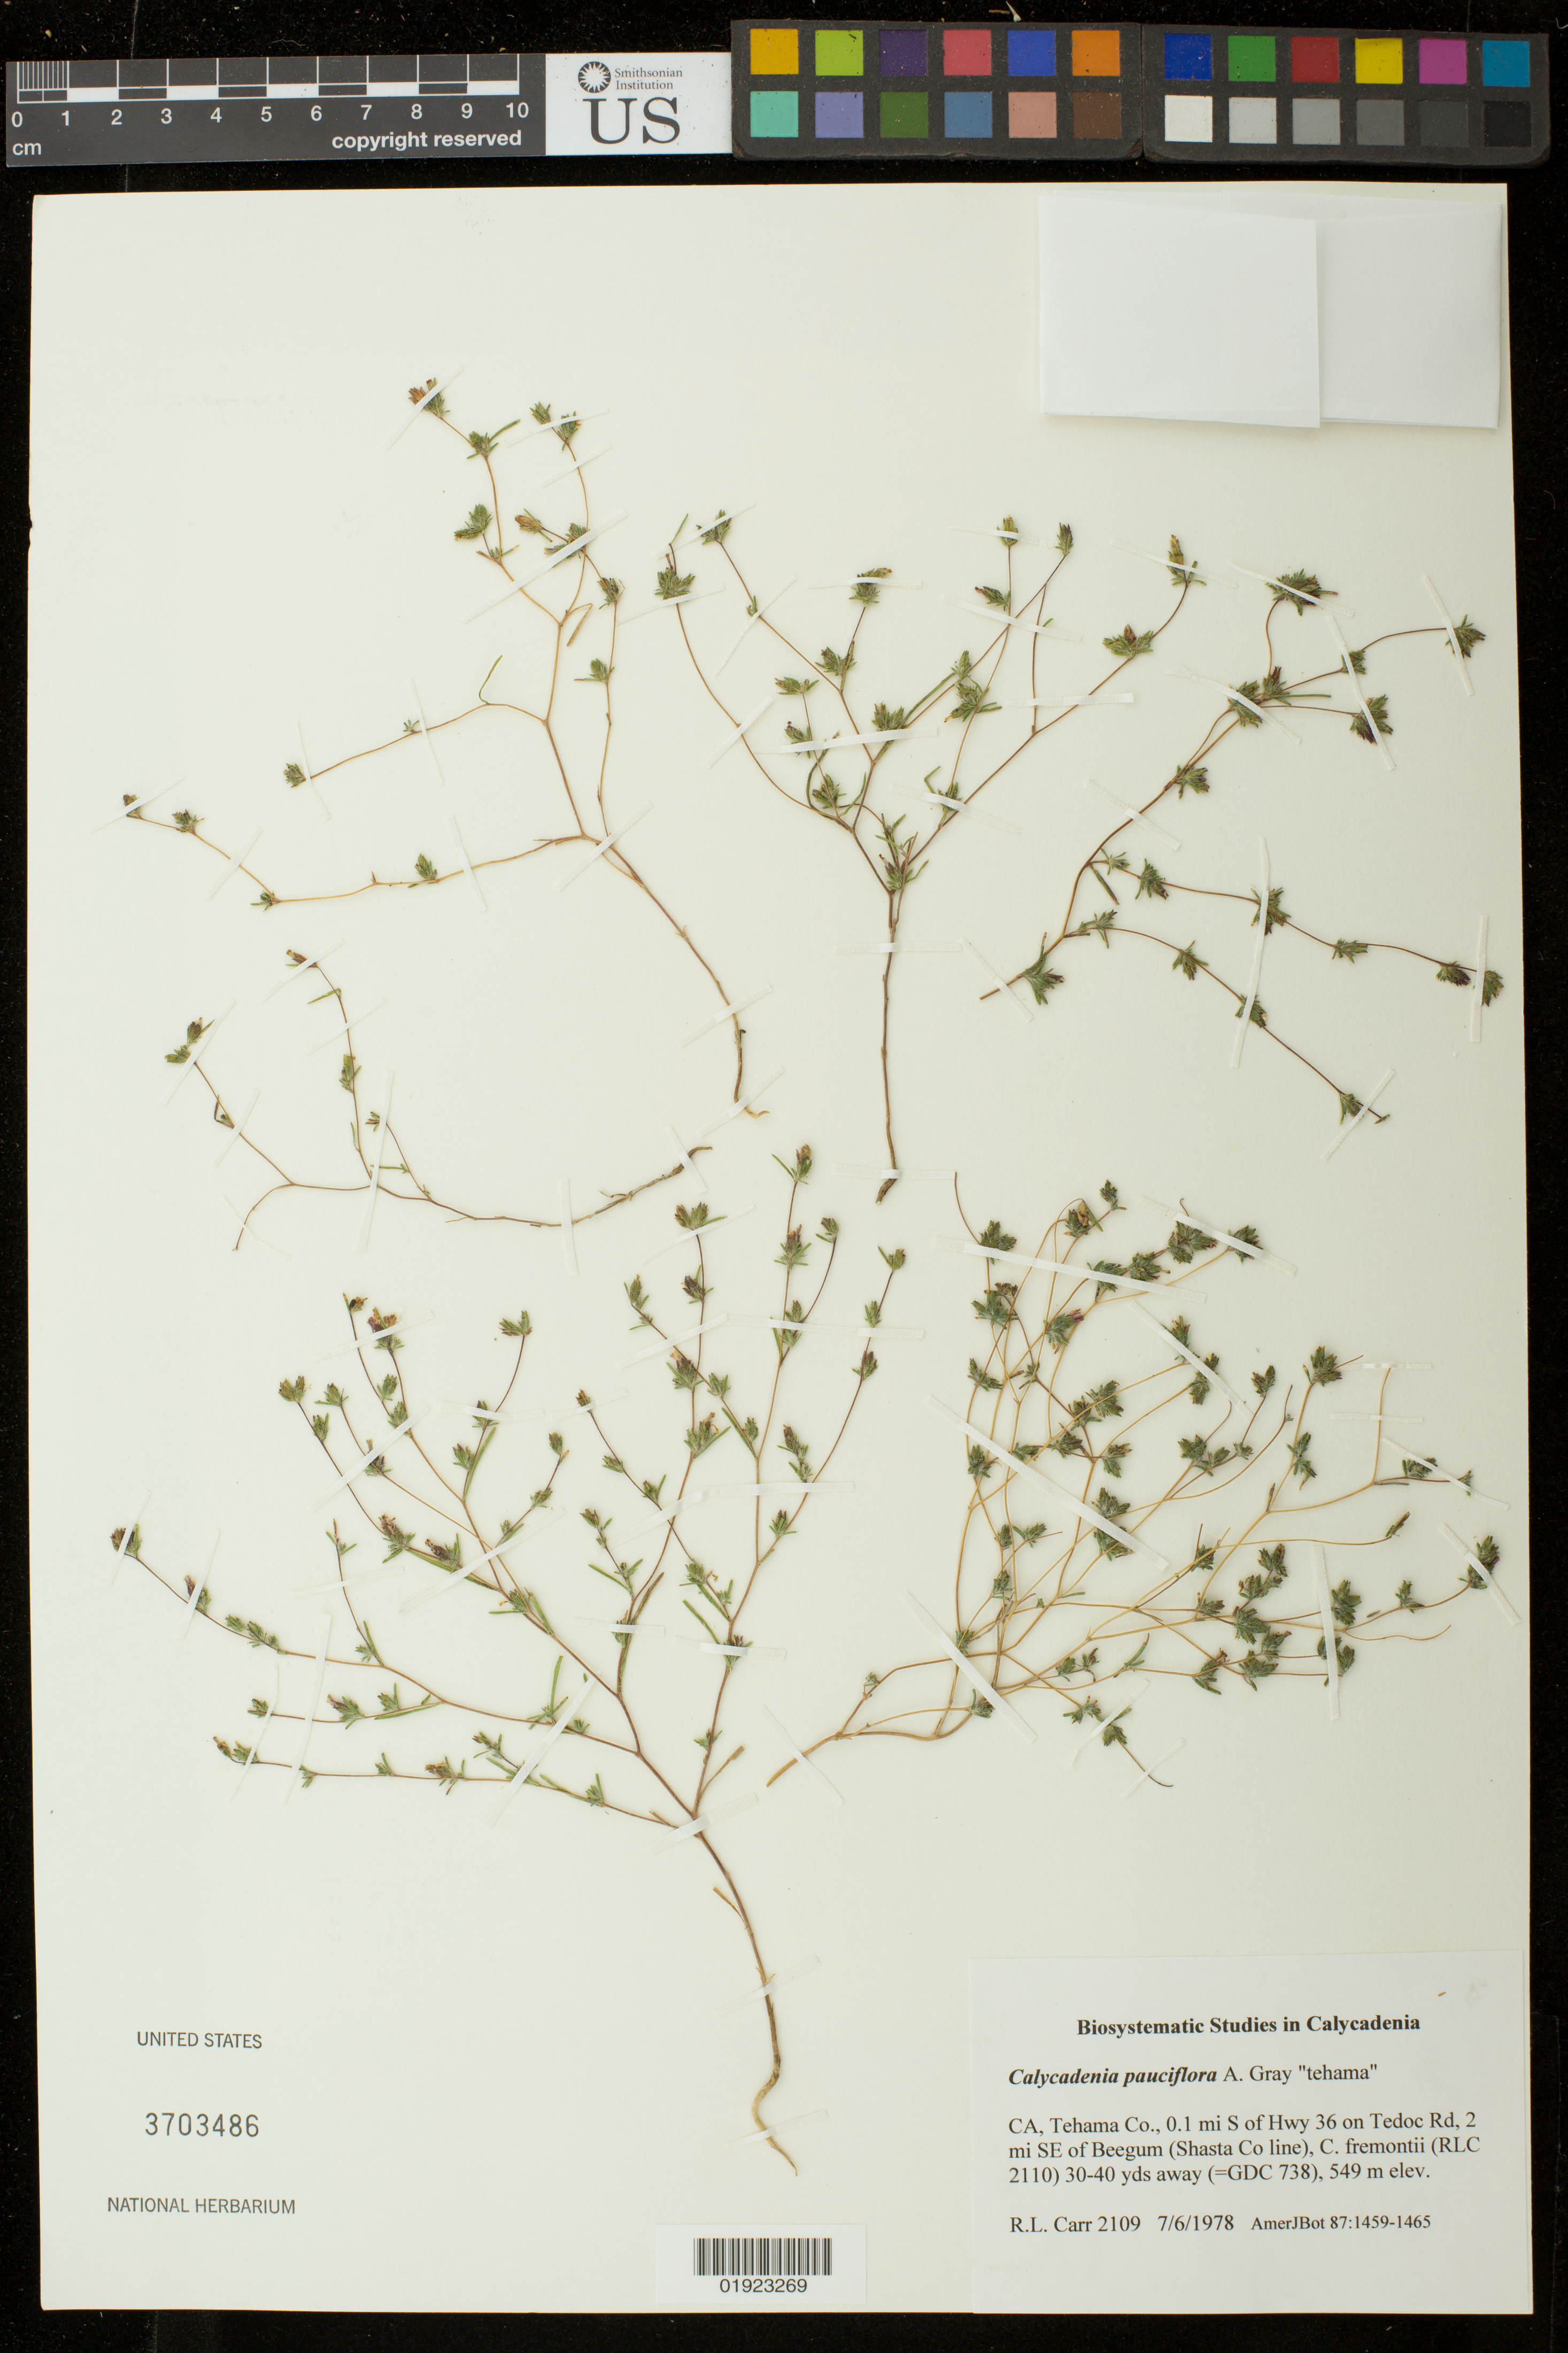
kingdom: Plantae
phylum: Tracheophyta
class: Magnoliopsida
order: Asterales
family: Asteraceae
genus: Calycadenia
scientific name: Calycadenia pauciflora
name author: A. Gray in Emory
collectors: R. Carr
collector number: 2109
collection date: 1978-07-06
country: United States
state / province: California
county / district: Tehama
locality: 0.1 mi S of Hwy 36 on Tedoc Rd, 2 mi SE of Beegum (Shasta Co line).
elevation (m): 549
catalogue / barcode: US 3703486